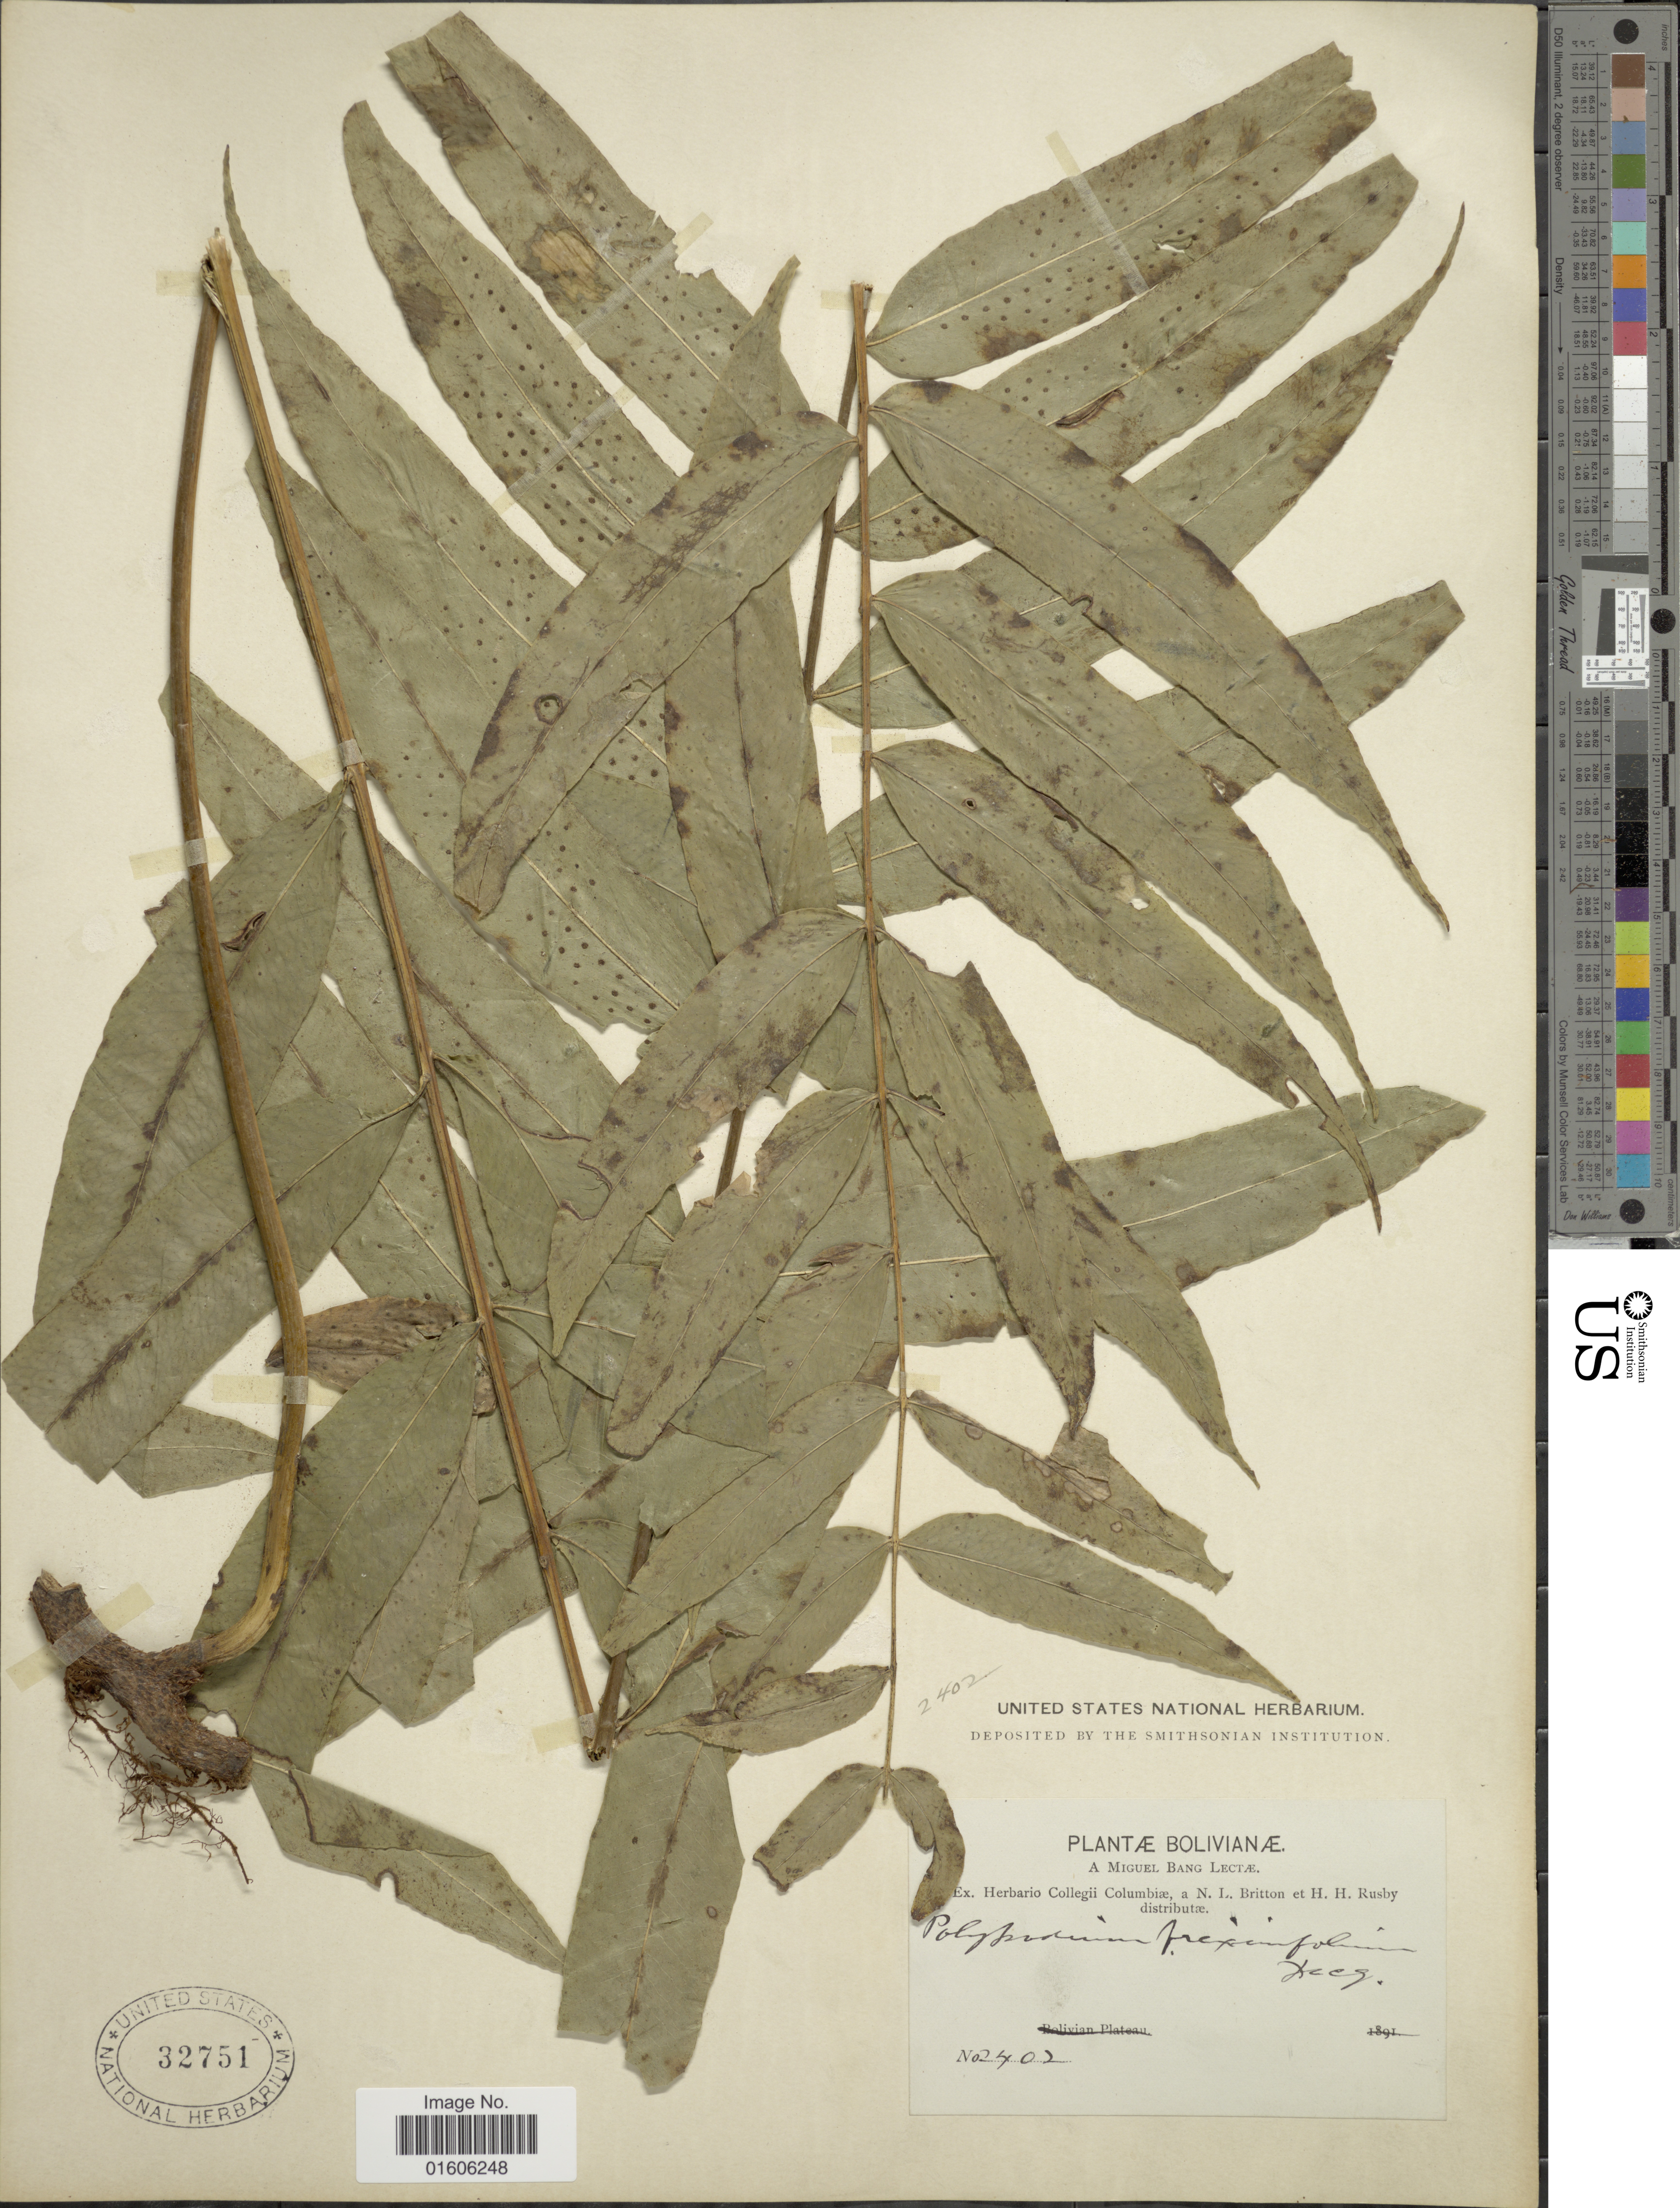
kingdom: Plantae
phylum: Tracheophyta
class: Polypodiopsida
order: Polypodiales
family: Polypodiaceae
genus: Serpocaulon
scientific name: Serpocaulon fraxinifolium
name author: (Jacq.) A.R. Sm.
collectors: M. Bang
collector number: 2402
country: Bolivia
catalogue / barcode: US 32751